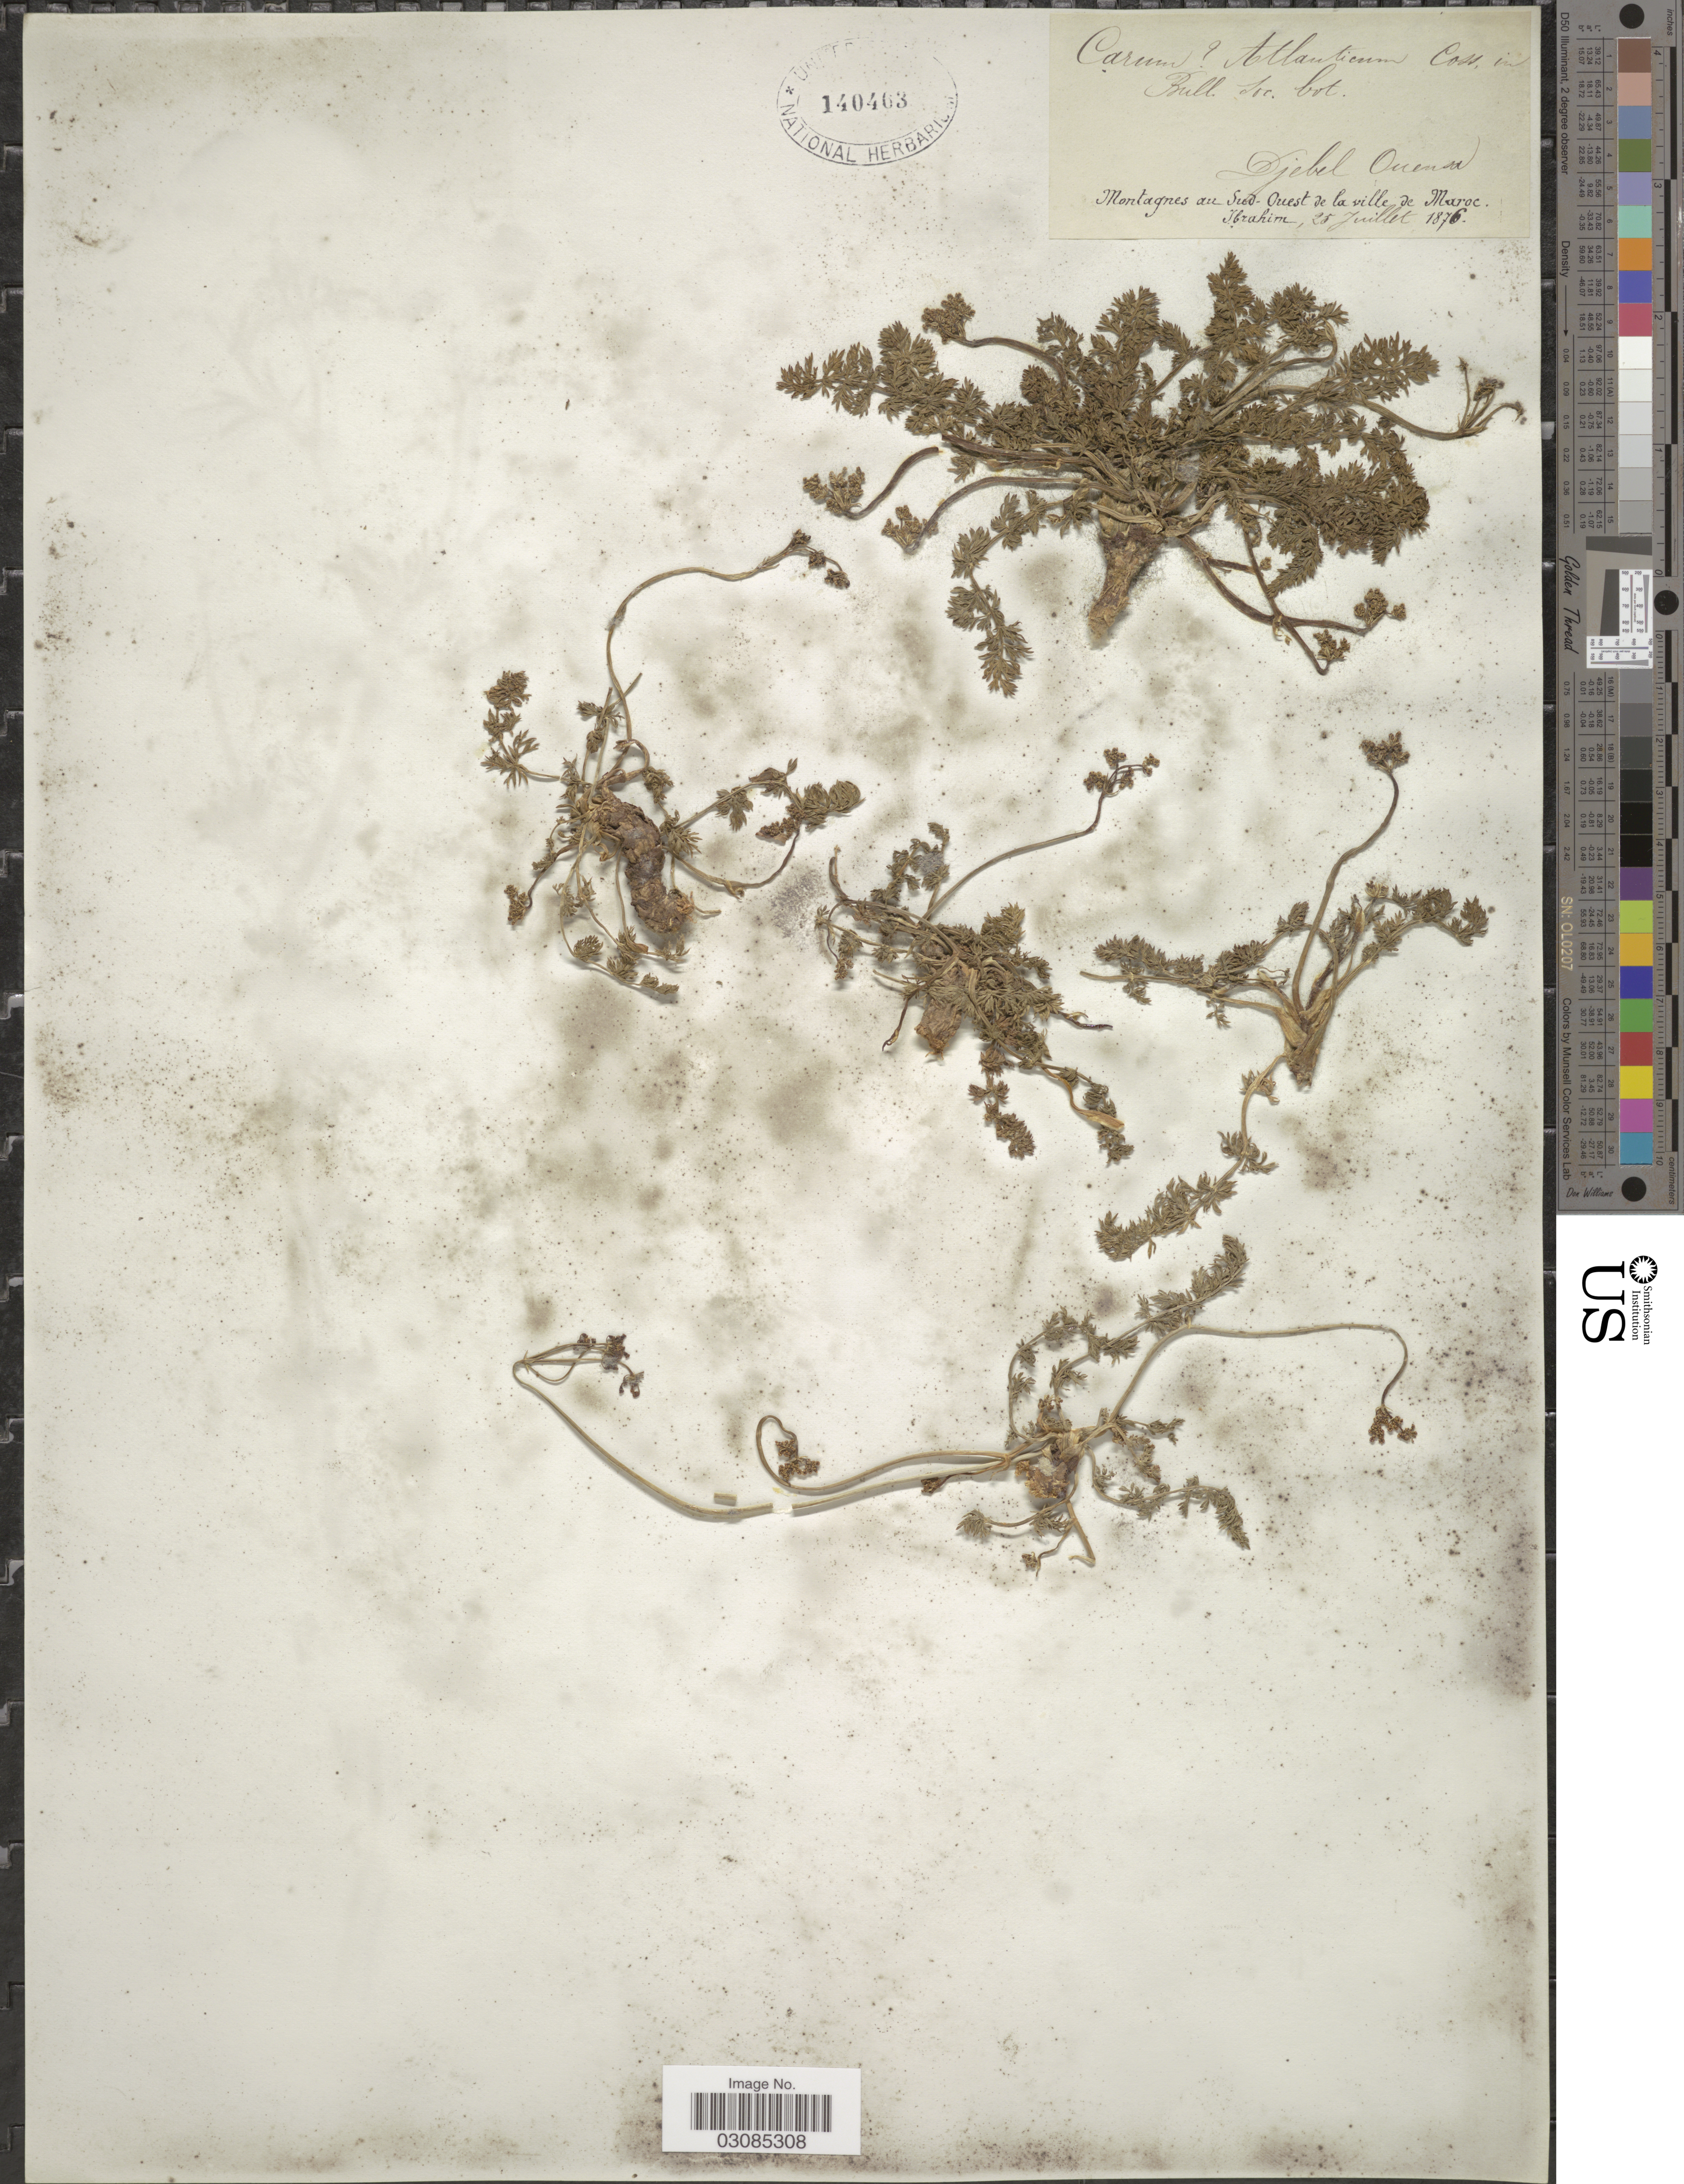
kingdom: Plantae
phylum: Tracheophyta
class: Magnoliopsida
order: Apiales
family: Apiaceae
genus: Carum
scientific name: Carum atlanticum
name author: (Coss. ex Ball) Litard. & Maire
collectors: -. Ibrahim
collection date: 1876-07-25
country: Morocco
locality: Djebel Onensa. Montagnes au Sud-Ouest de la ville de Maroc.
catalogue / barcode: US 140463